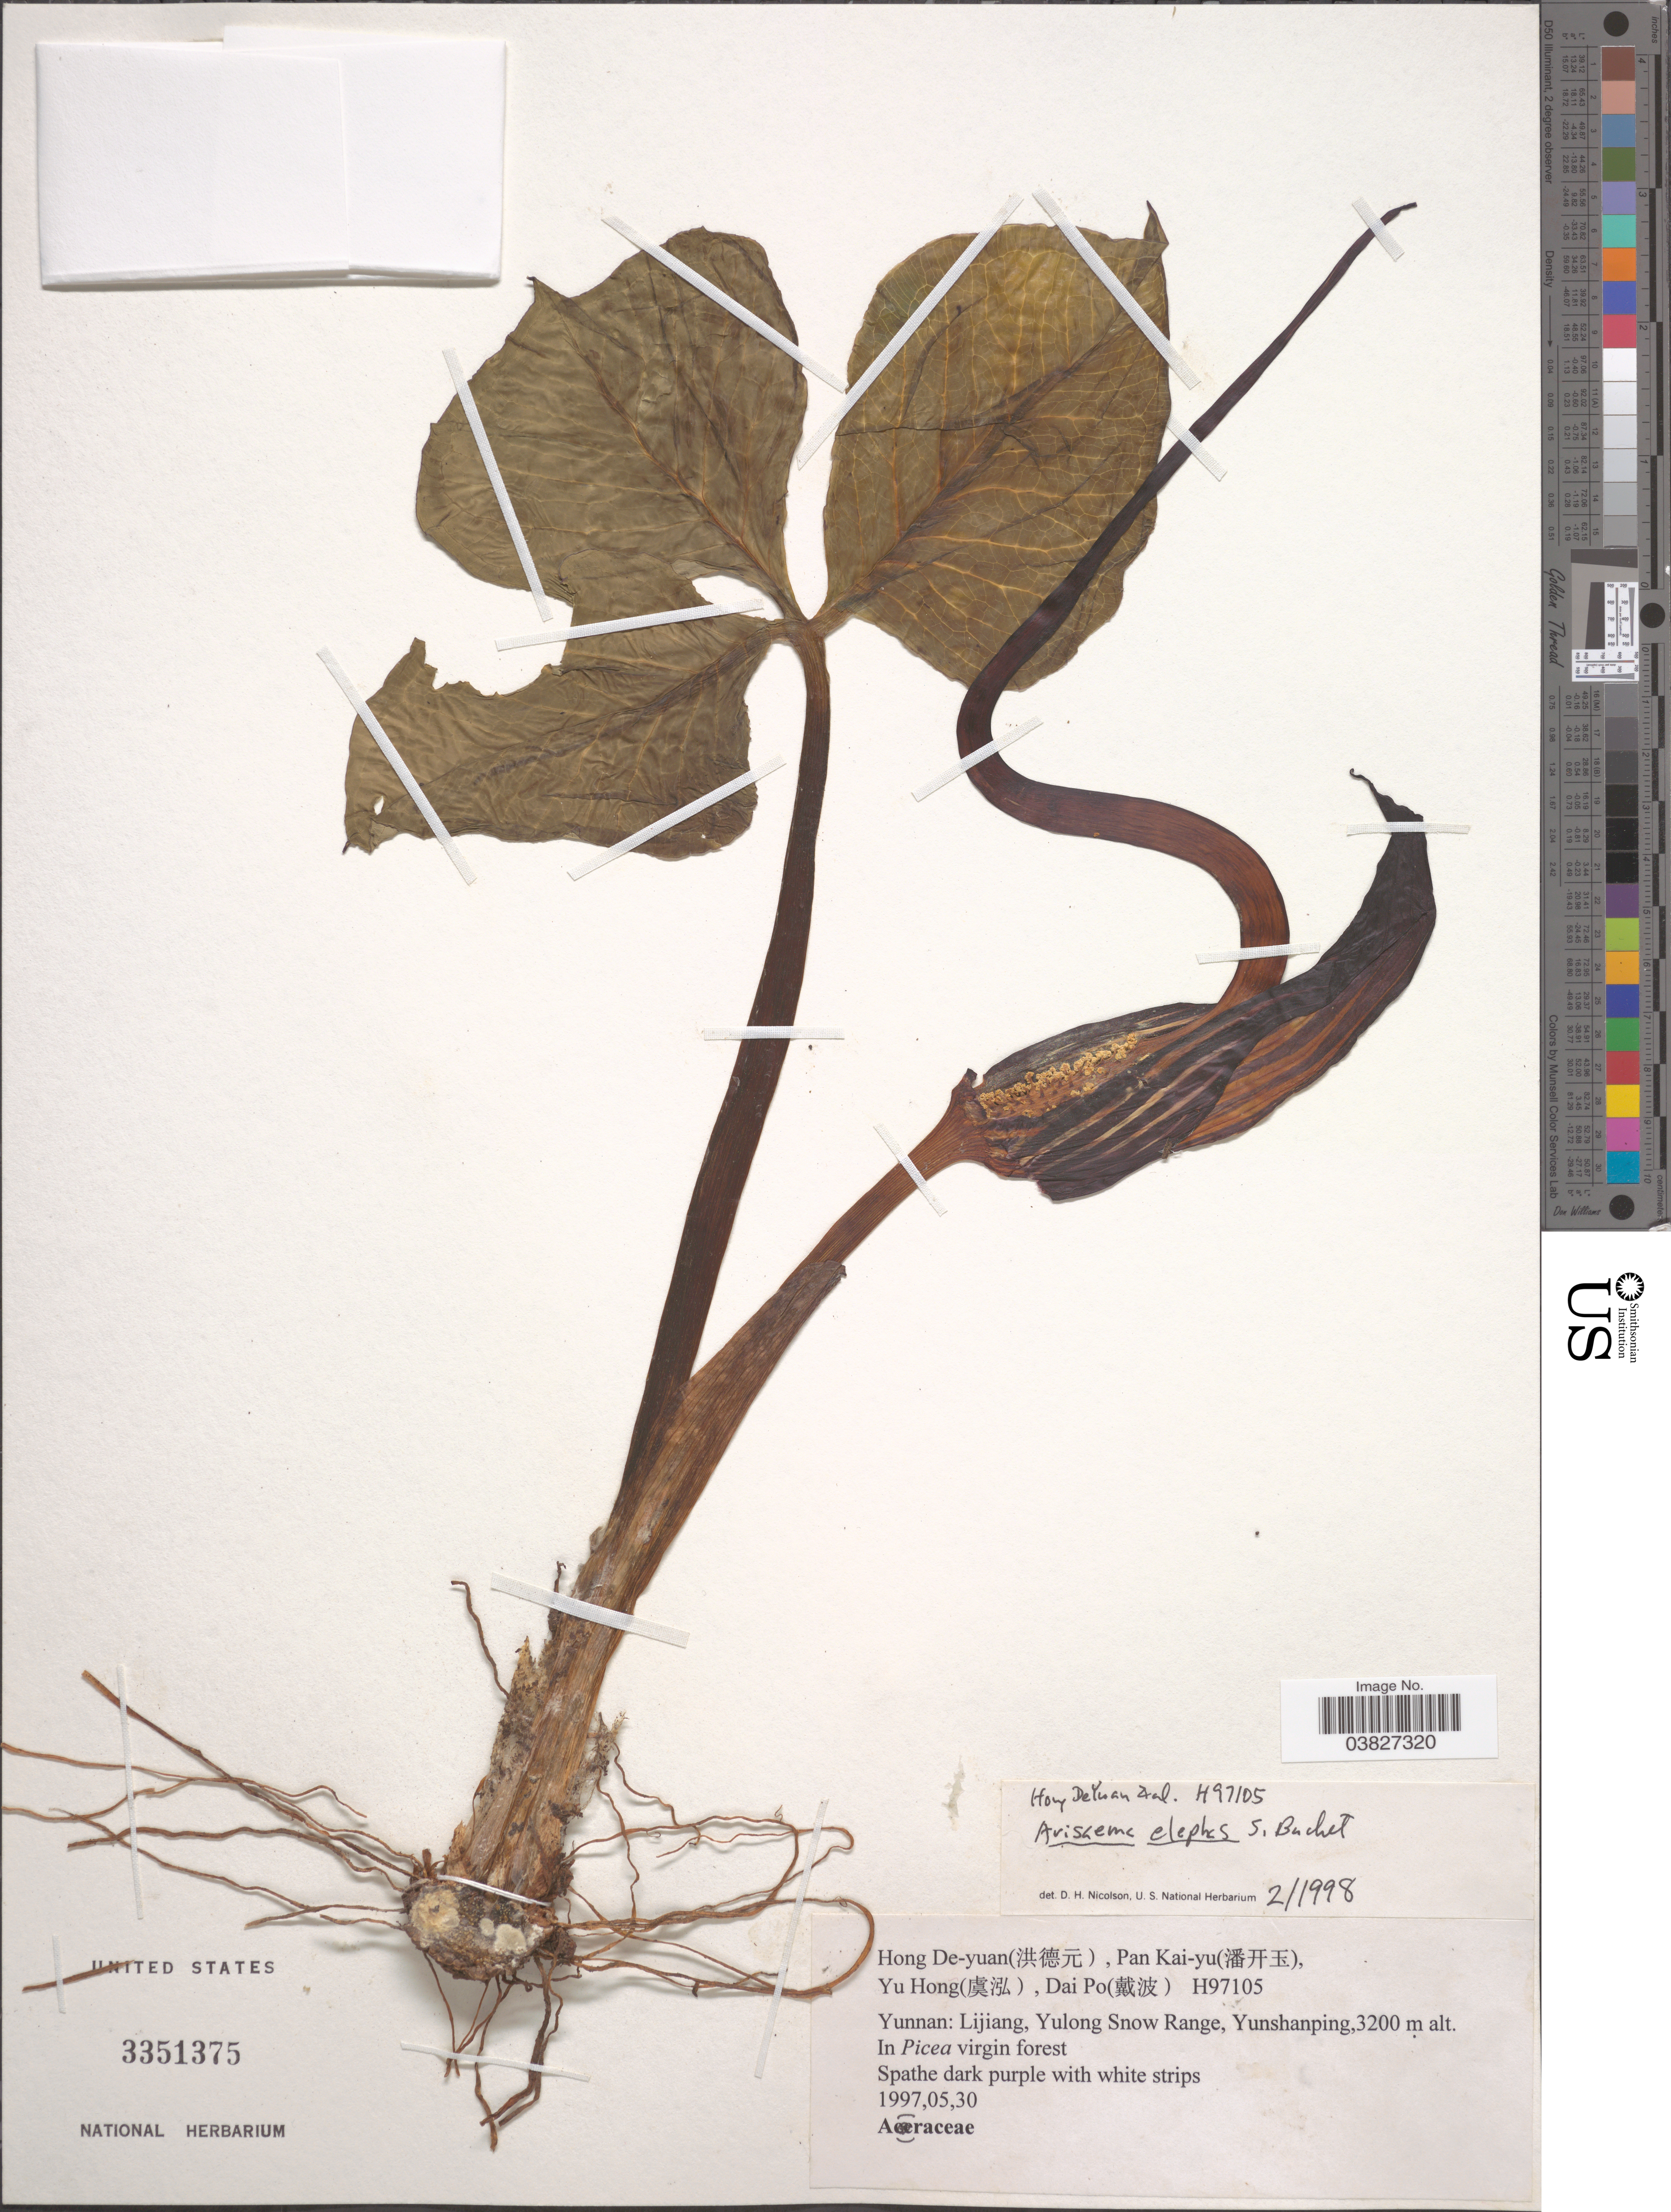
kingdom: Plantae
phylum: Tracheophyta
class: Liliopsida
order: Alismatales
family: Araceae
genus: Arisaema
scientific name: Arisaema elephas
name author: Buchet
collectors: D.-Y. Hong, K. Pan, Y. Hong & D. Po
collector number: H97105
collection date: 1997-05-30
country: China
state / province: Yunnan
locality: Lijiang, Yulong Snow Range, Yunshanping.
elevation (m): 3200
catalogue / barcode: US 3351375